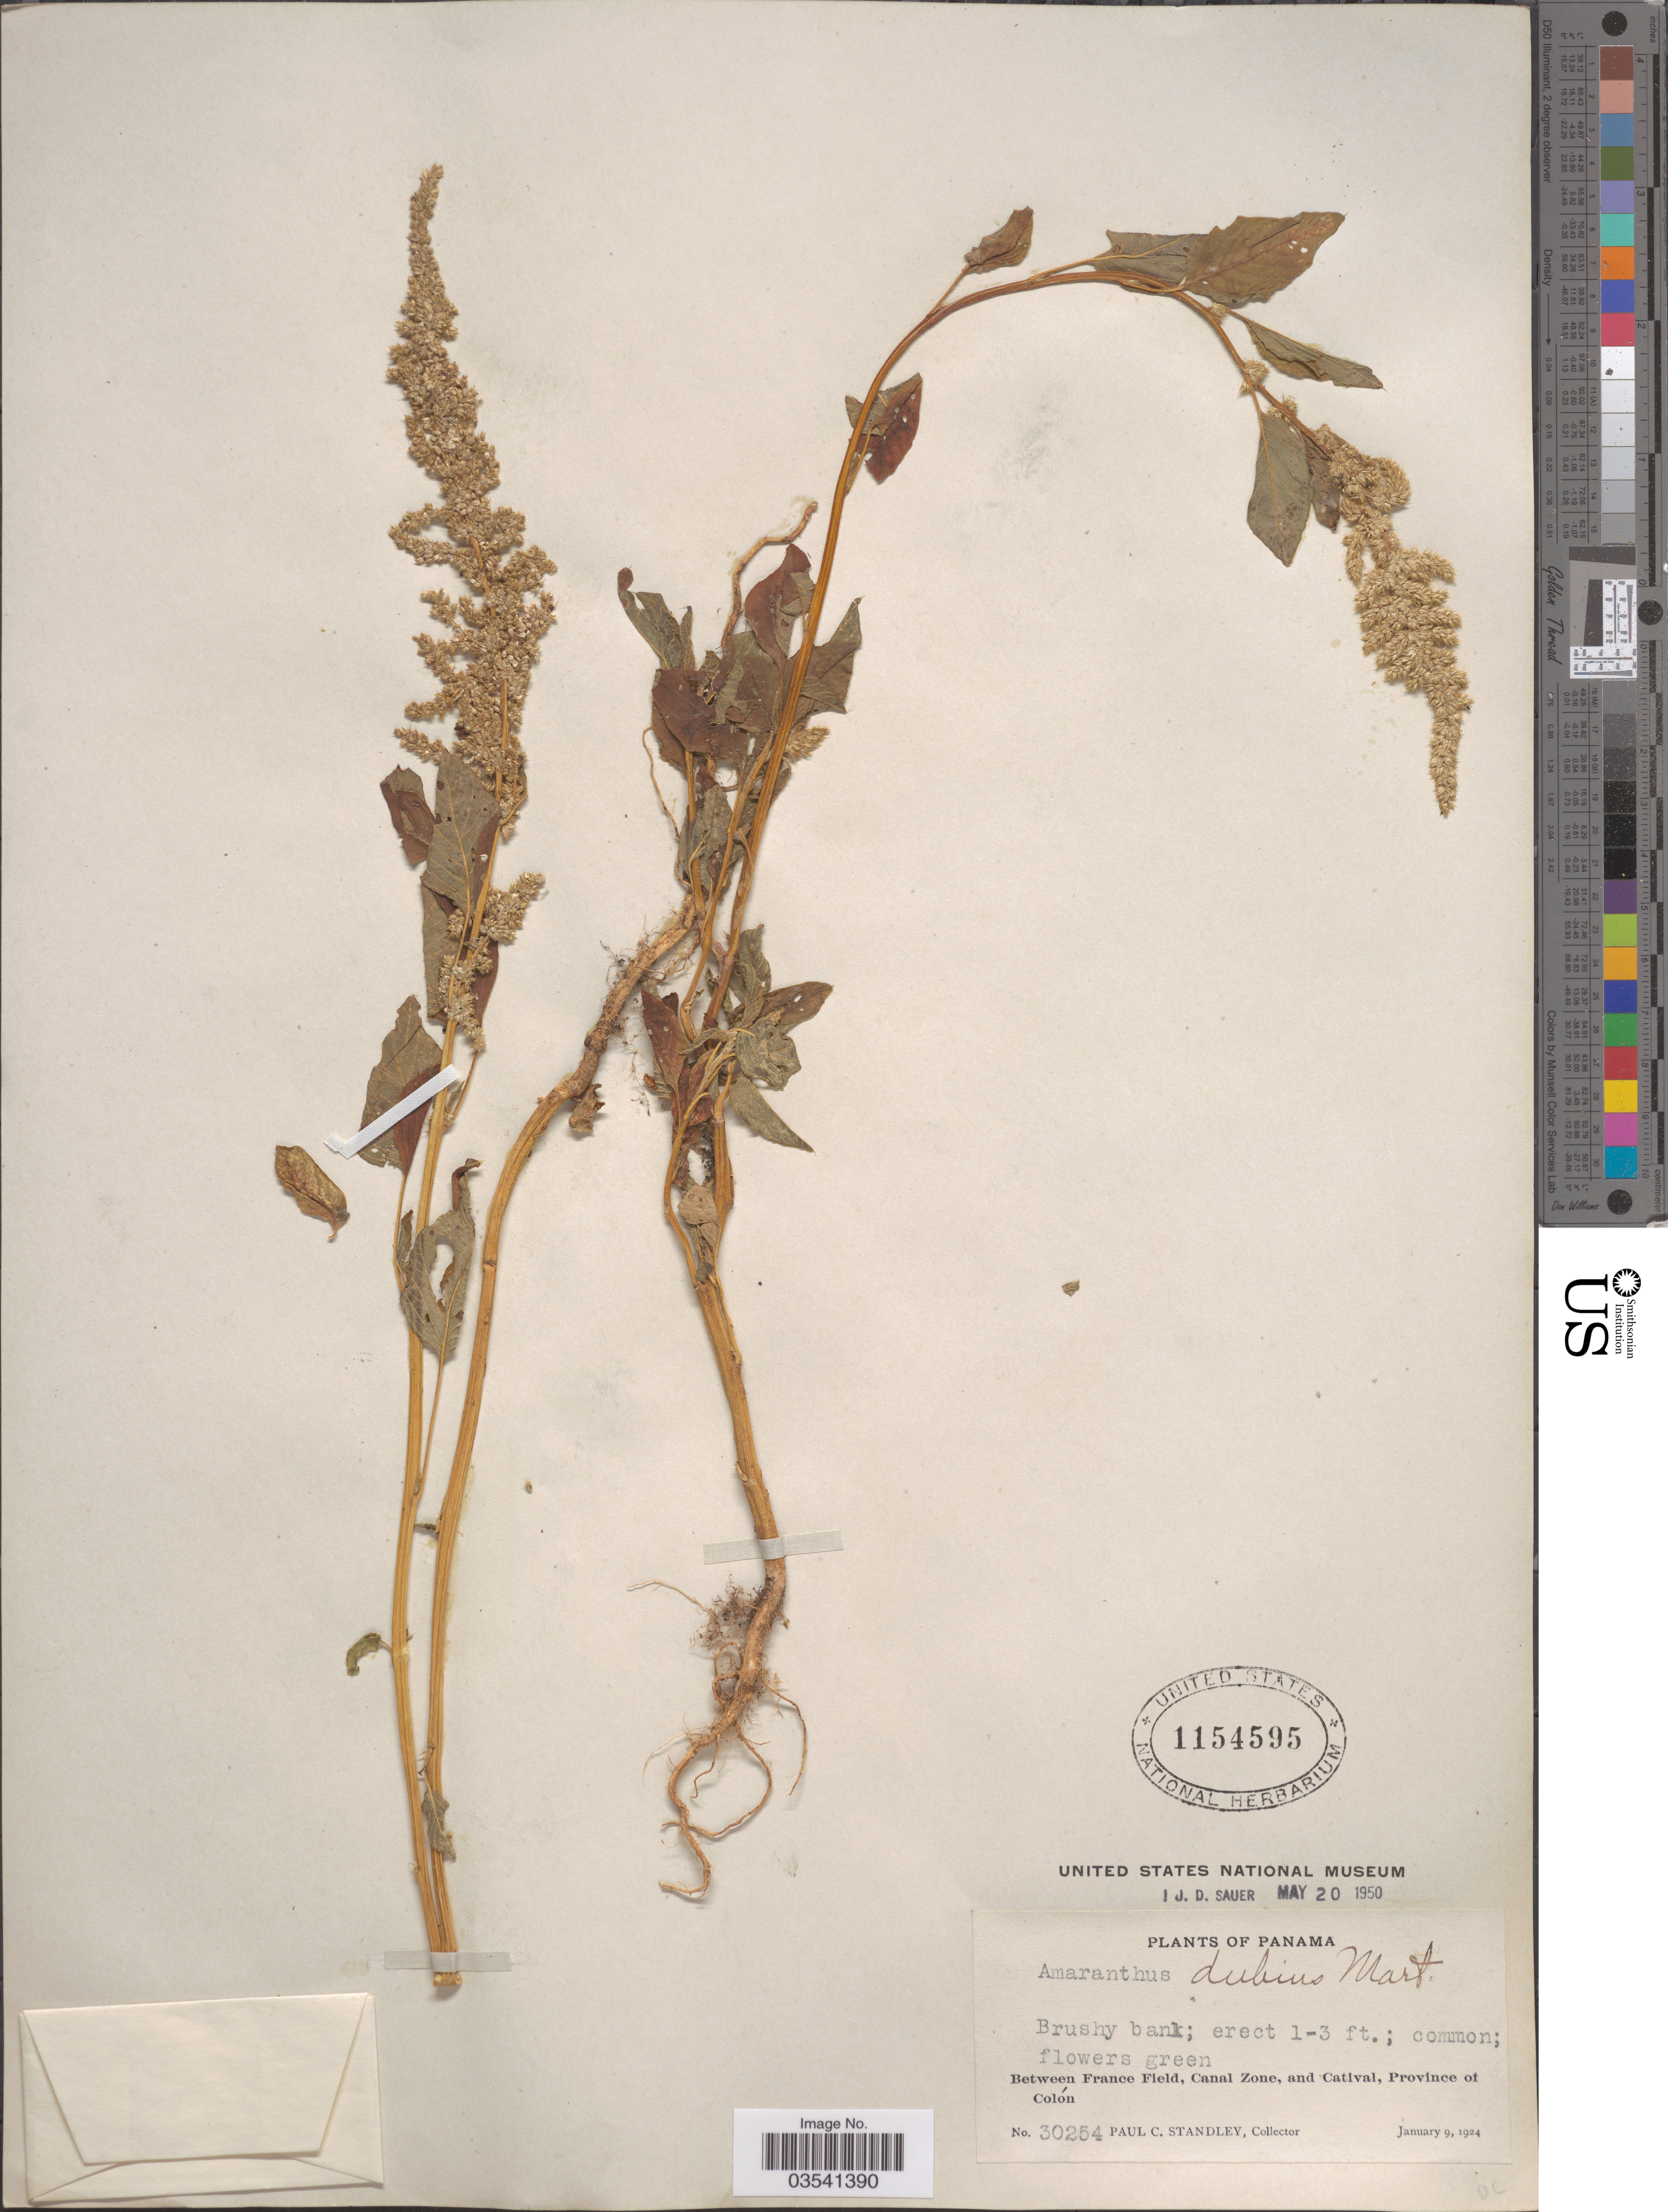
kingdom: Plantae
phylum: Tracheophyta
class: Magnoliopsida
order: Caryophyllales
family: Amaranthaceae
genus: Amaranthus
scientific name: Amaranthus dubius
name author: Mart. ex Thell.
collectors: P. C. Standley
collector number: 30254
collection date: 1924-01-09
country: Panama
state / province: Colón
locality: Between France field, Canal Zone, and Catival.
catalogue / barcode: US 1154595